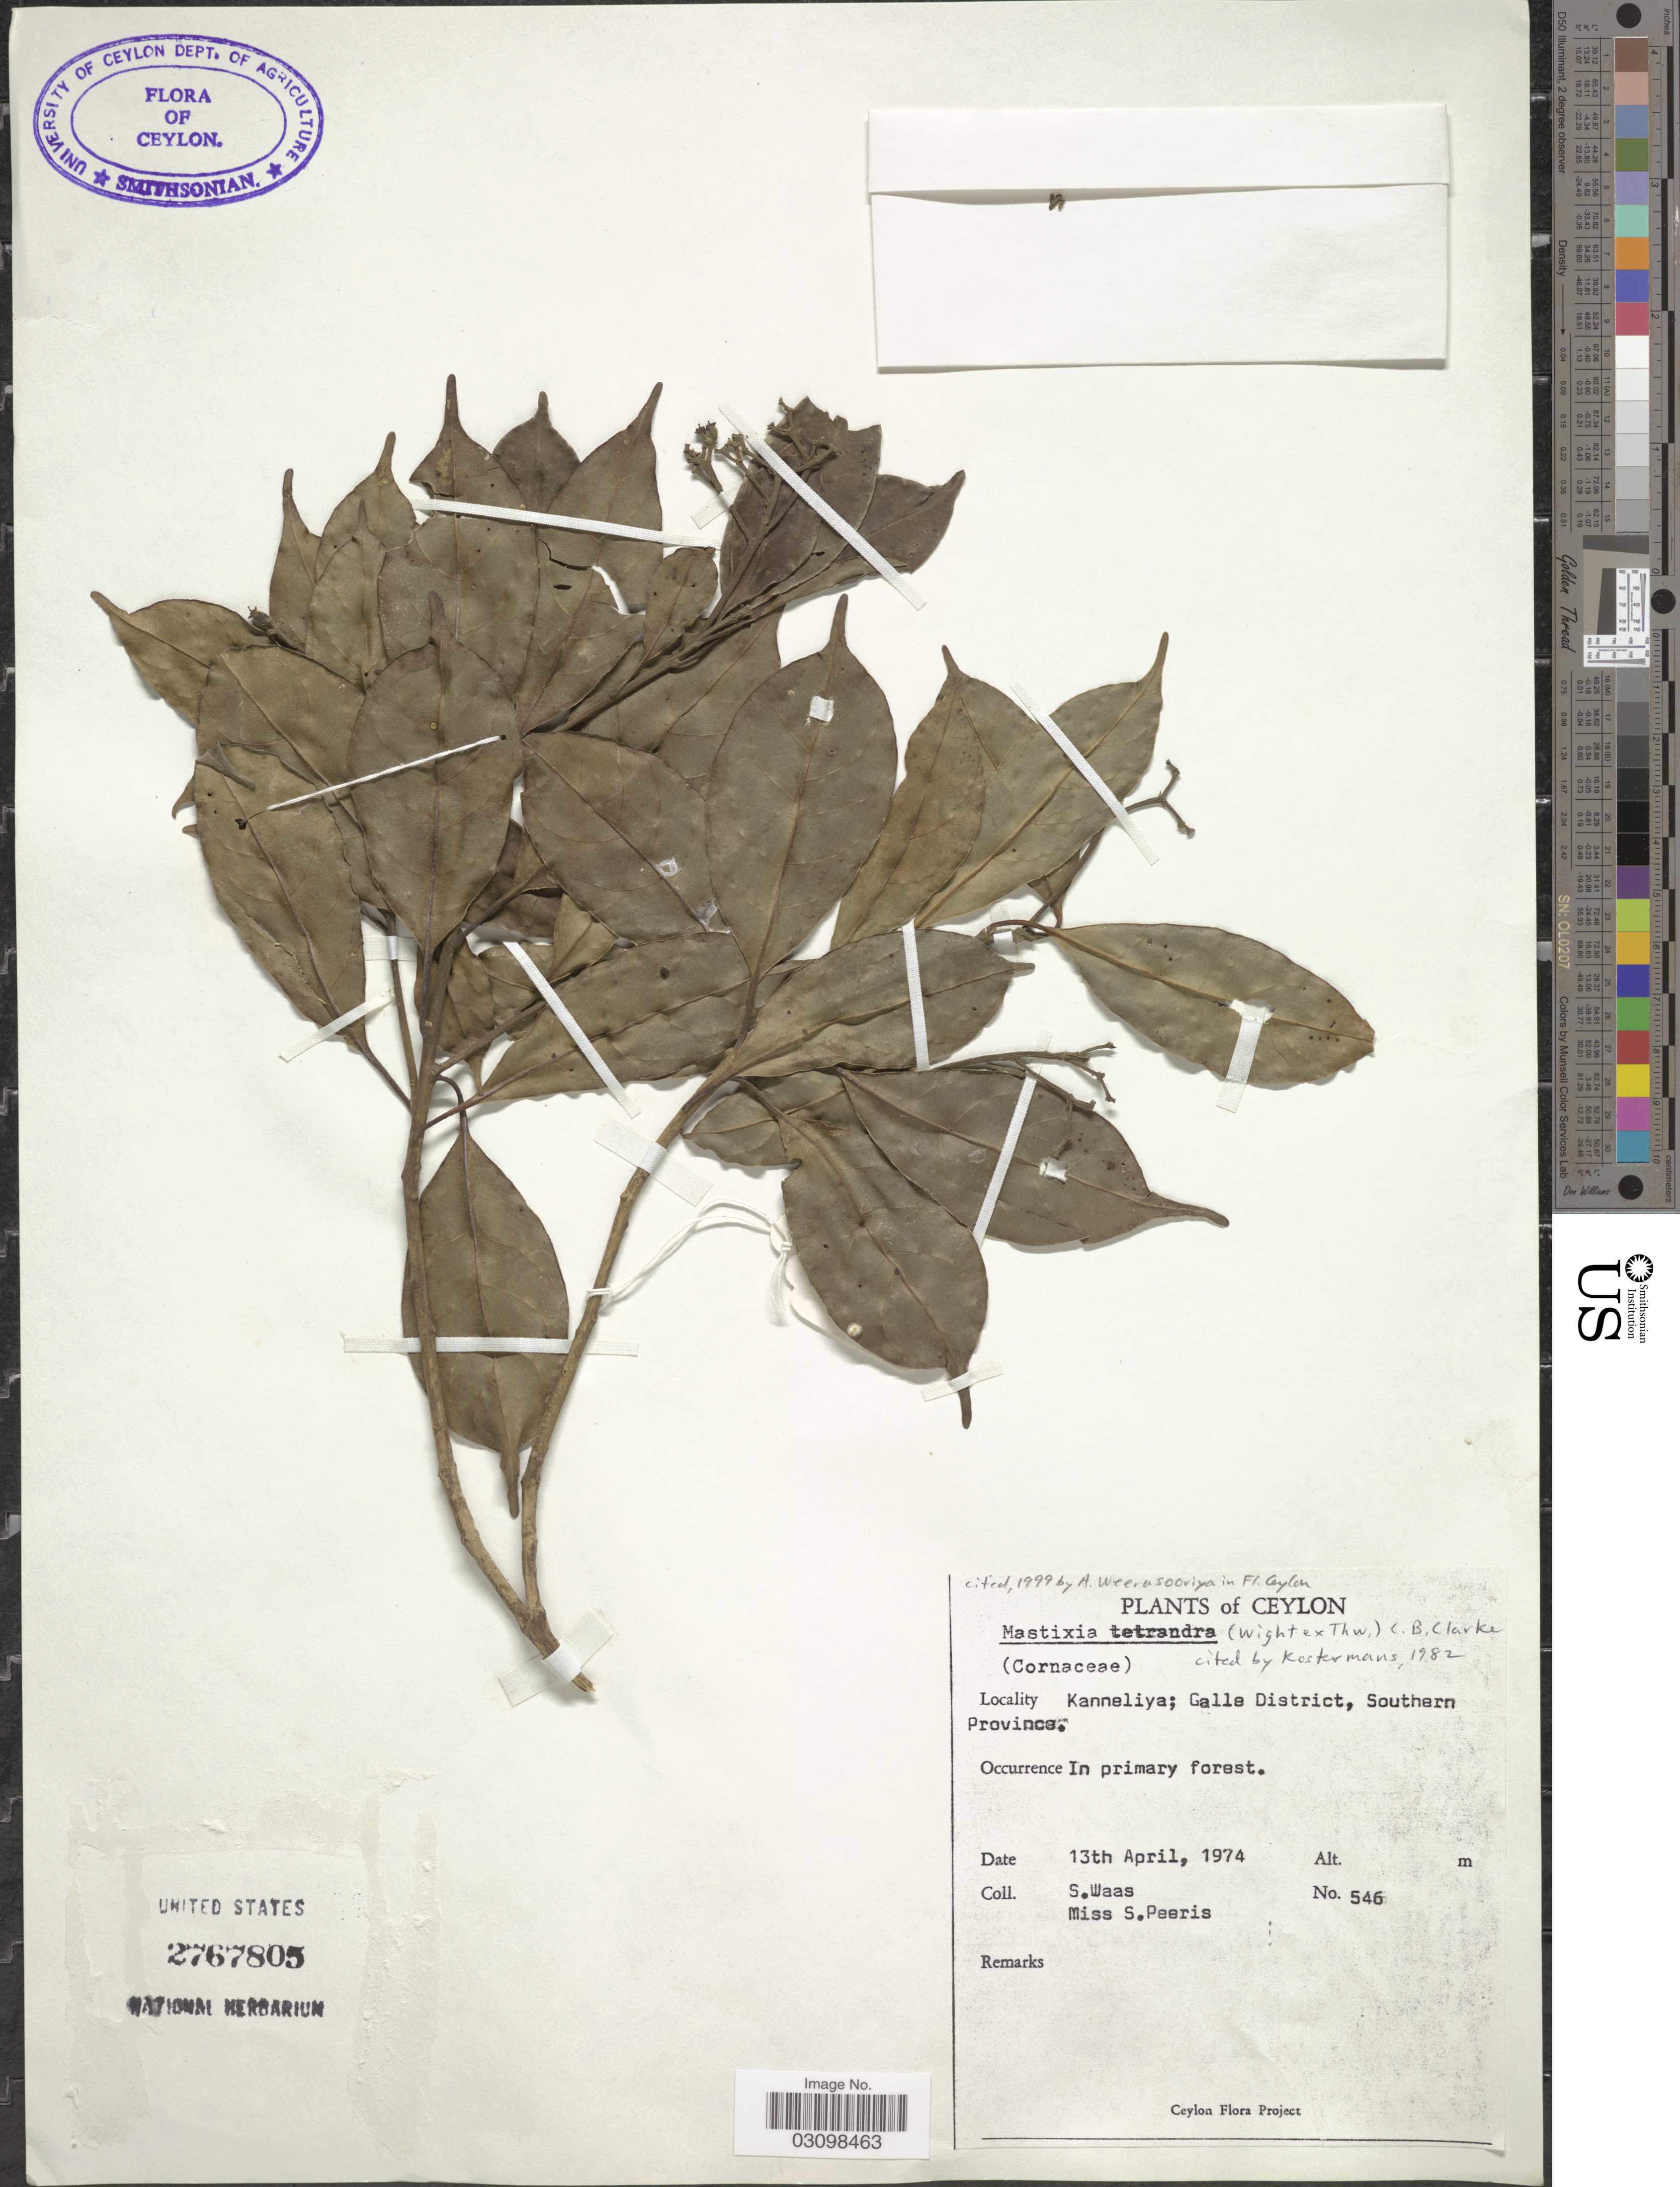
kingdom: Plantae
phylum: Tracheophyta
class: Magnoliopsida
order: Cornales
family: Nyssaceae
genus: Mastixia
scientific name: Mastixia tetrandra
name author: (Wight ex Thwaites) C.B. Clarke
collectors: S. Waas & S. Peeris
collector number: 546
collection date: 1974-04-13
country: Sri Lanka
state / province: Southern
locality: Ceylon. Kanneliya; Galle District.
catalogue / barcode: US 2767805